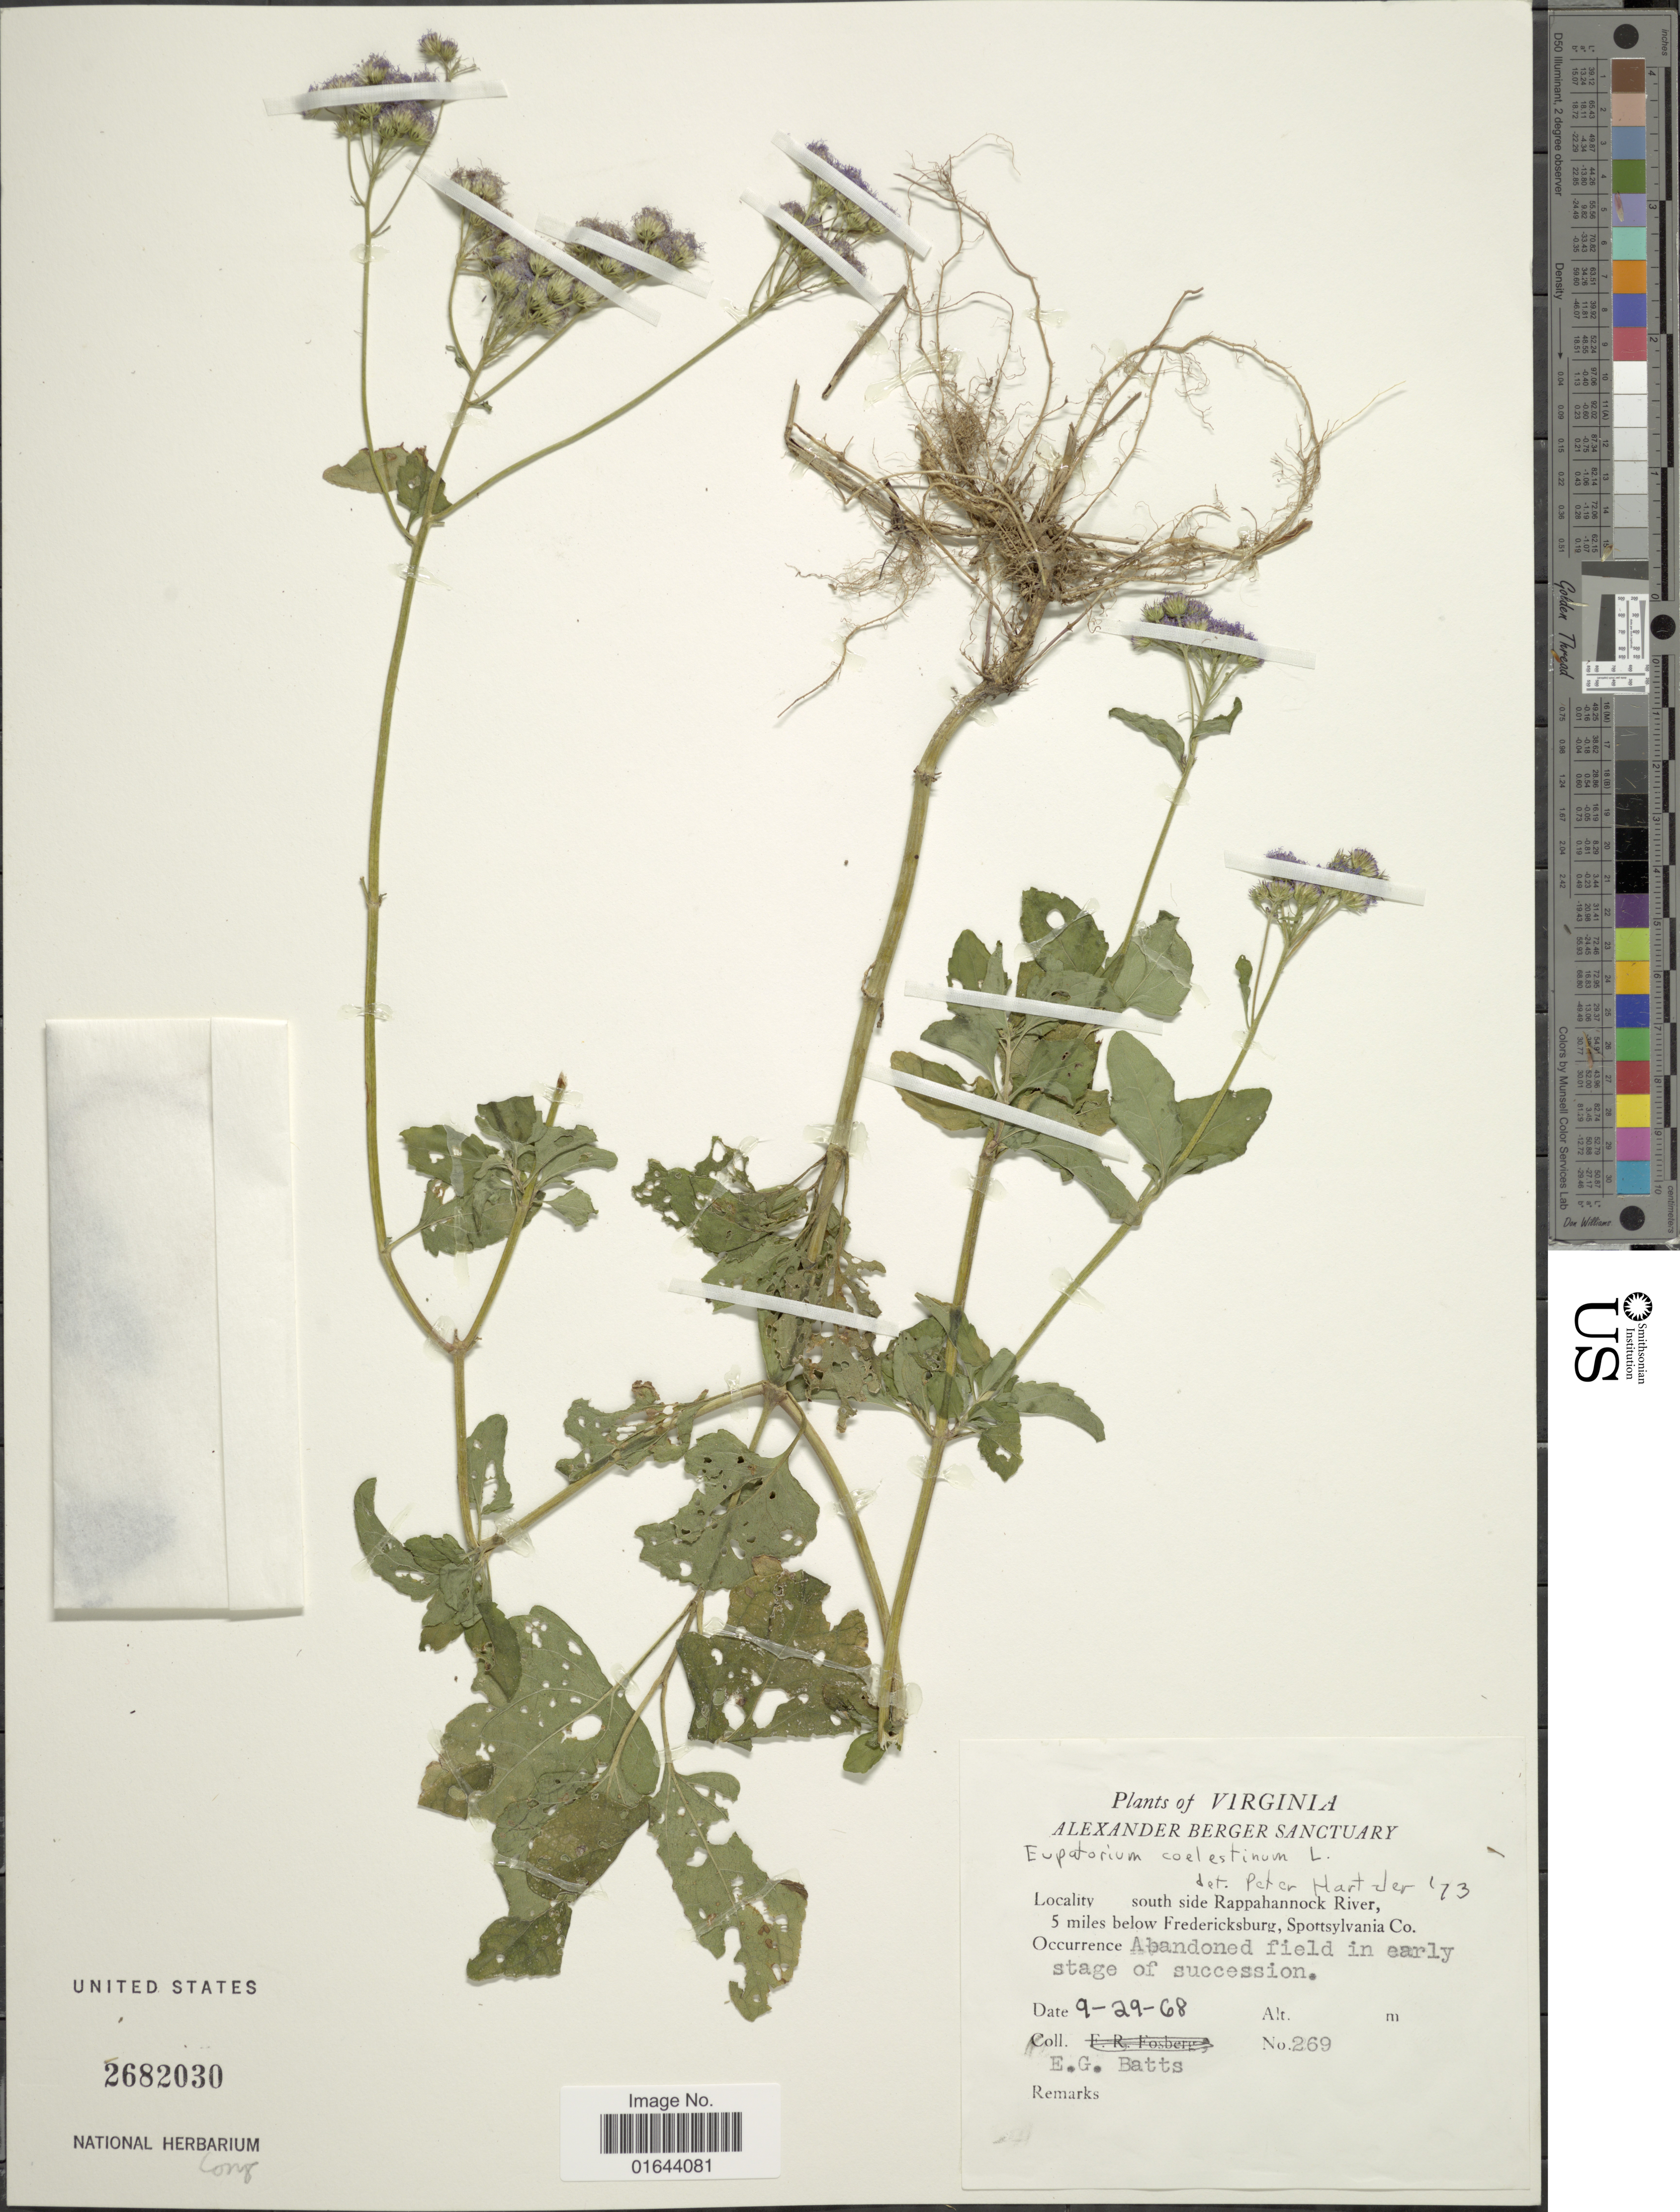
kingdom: Plantae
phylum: Tracheophyta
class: Magnoliopsida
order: Asterales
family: Asteraceae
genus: Conoclinium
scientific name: Conoclinium coelestinum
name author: (L.) DC.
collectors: E. Batts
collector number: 269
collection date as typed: Transcribed d/m/y: 29/9/68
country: United States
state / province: Virginia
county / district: Spotsylvania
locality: Virginia, Alexander Berger Sanctuary. south side Rappahannock River, 5 miles below Fredericksburg, Spottsylvania Co.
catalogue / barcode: US 2682030